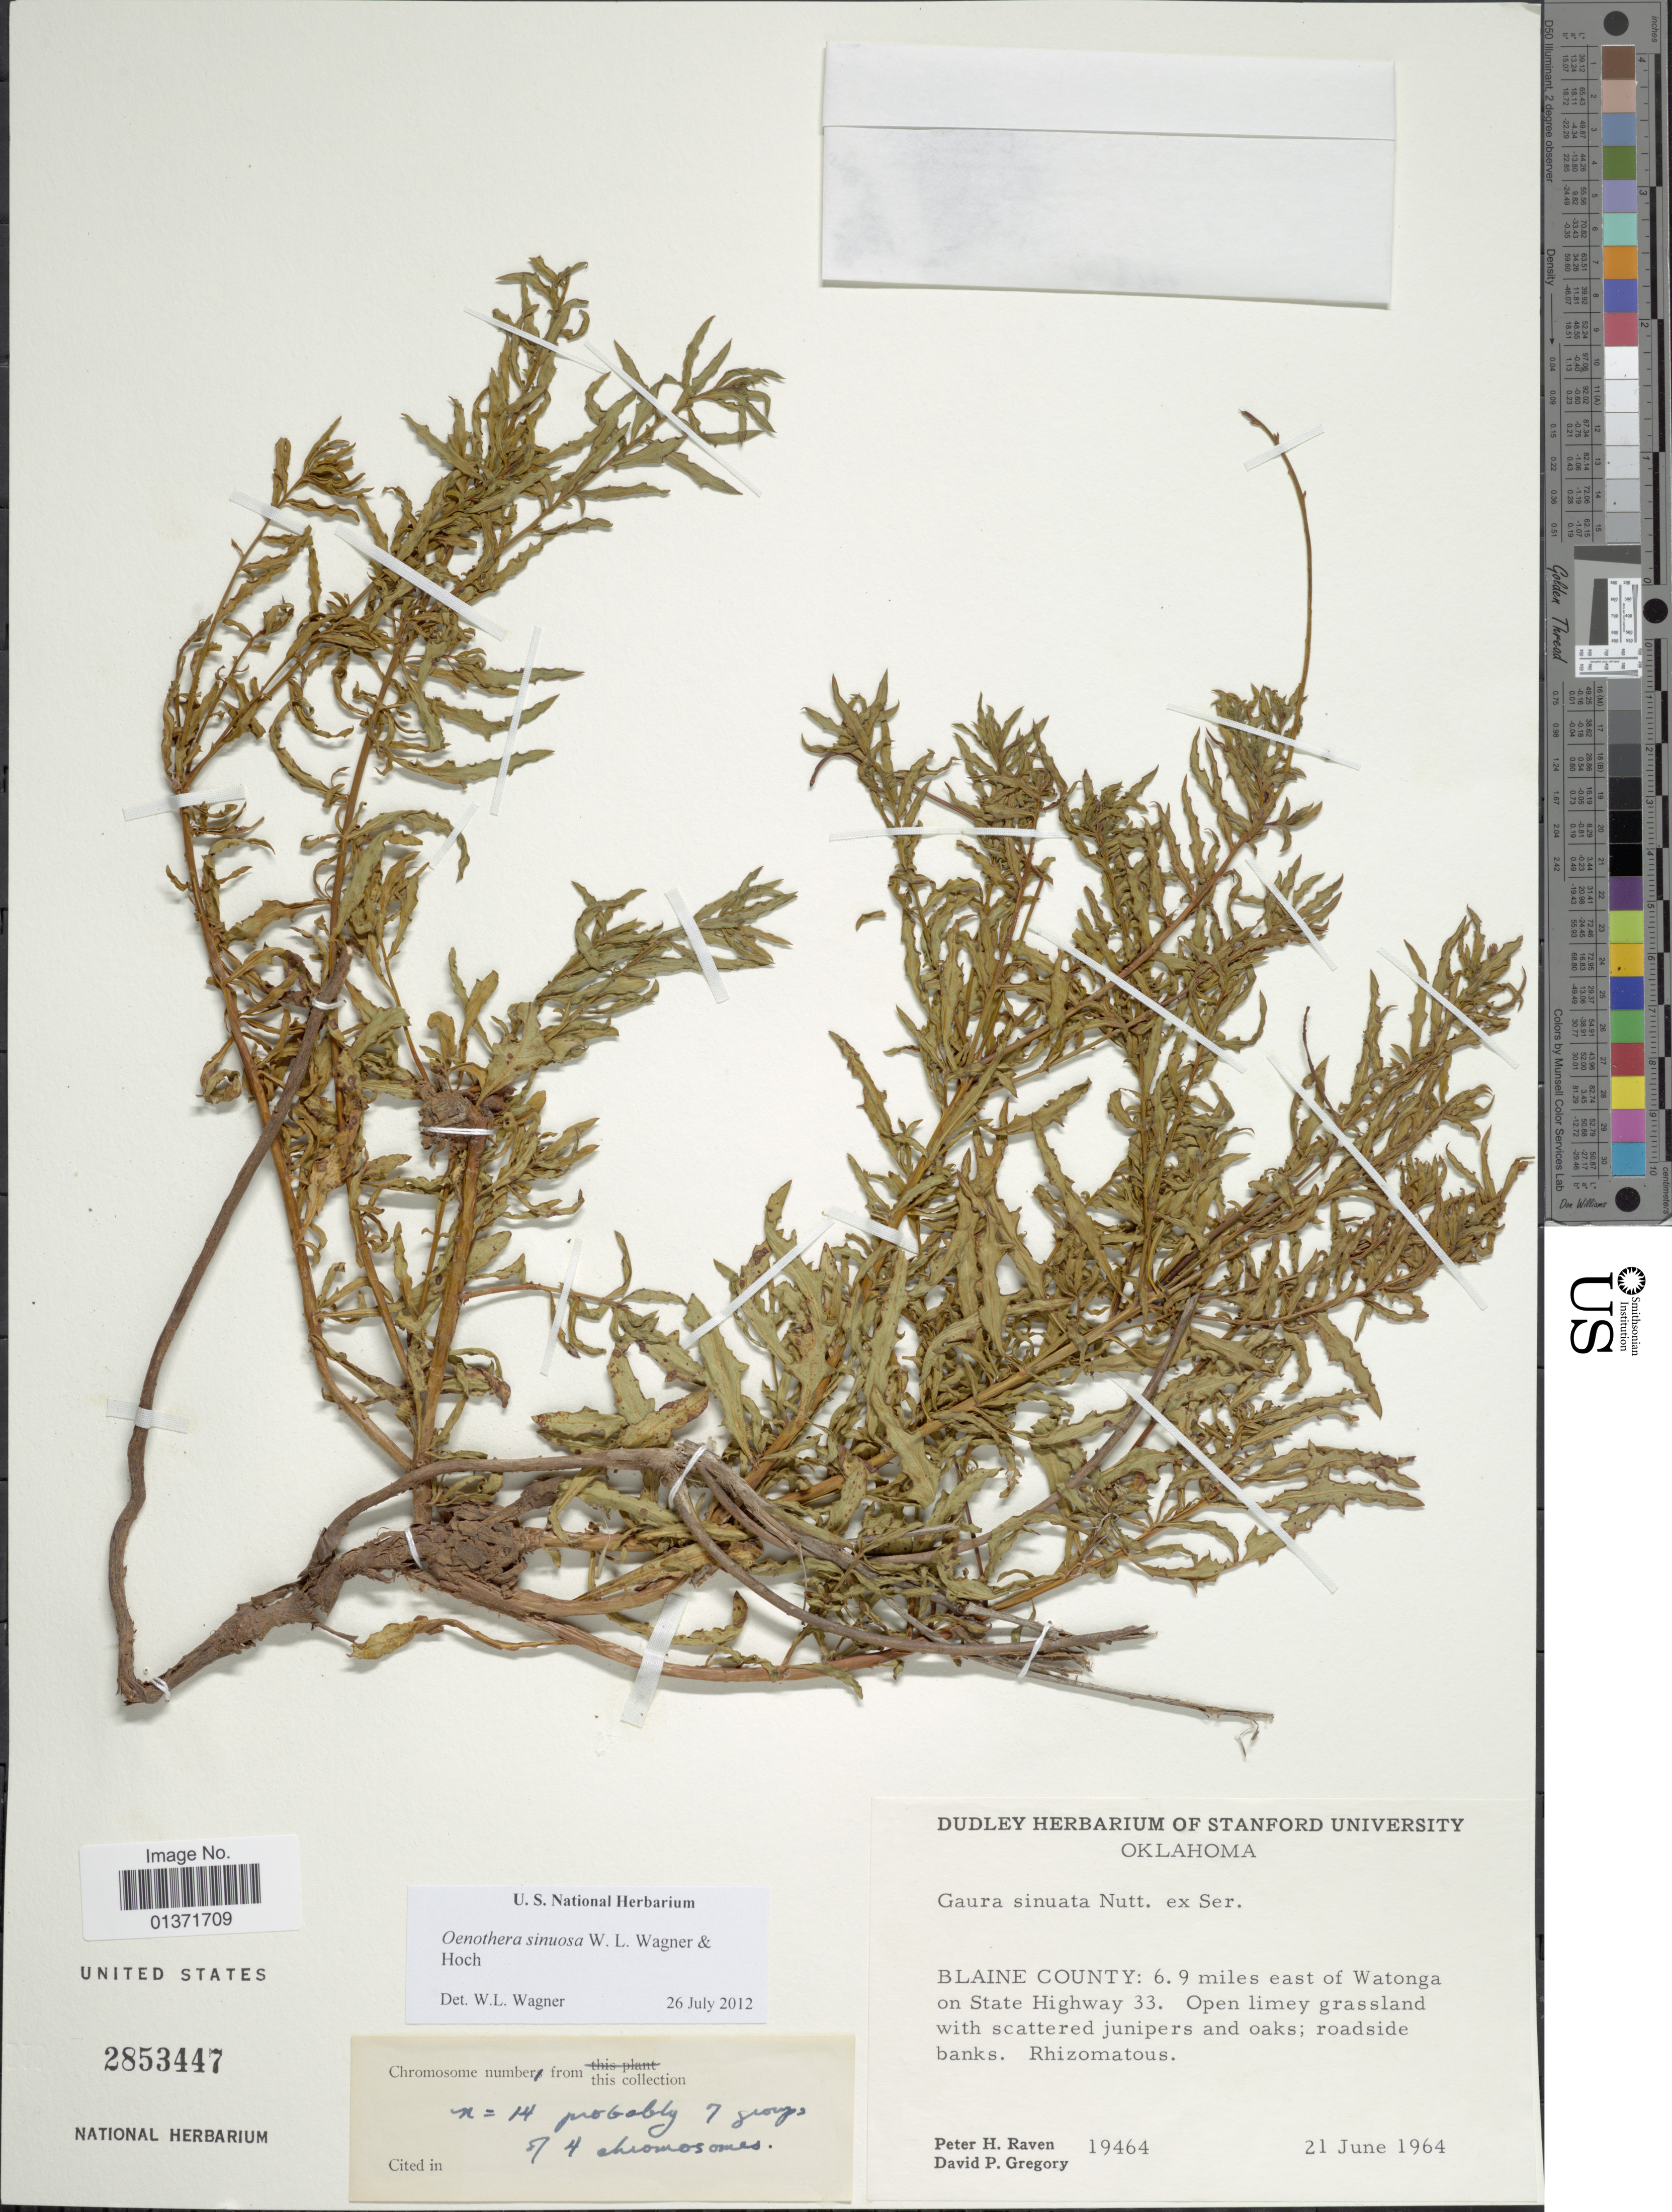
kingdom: Plantae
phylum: Tracheophyta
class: Magnoliopsida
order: Myrtales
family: Onagraceae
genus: Oenothera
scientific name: Oenothera sinuosa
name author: Nutt. ex Ser.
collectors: P. Raven & D. Gregory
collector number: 19464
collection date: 1964-06-21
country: United States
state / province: Oklahoma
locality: Blaine County: 6.9 miles east of Watonga on State Highway 33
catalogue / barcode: US 2853447